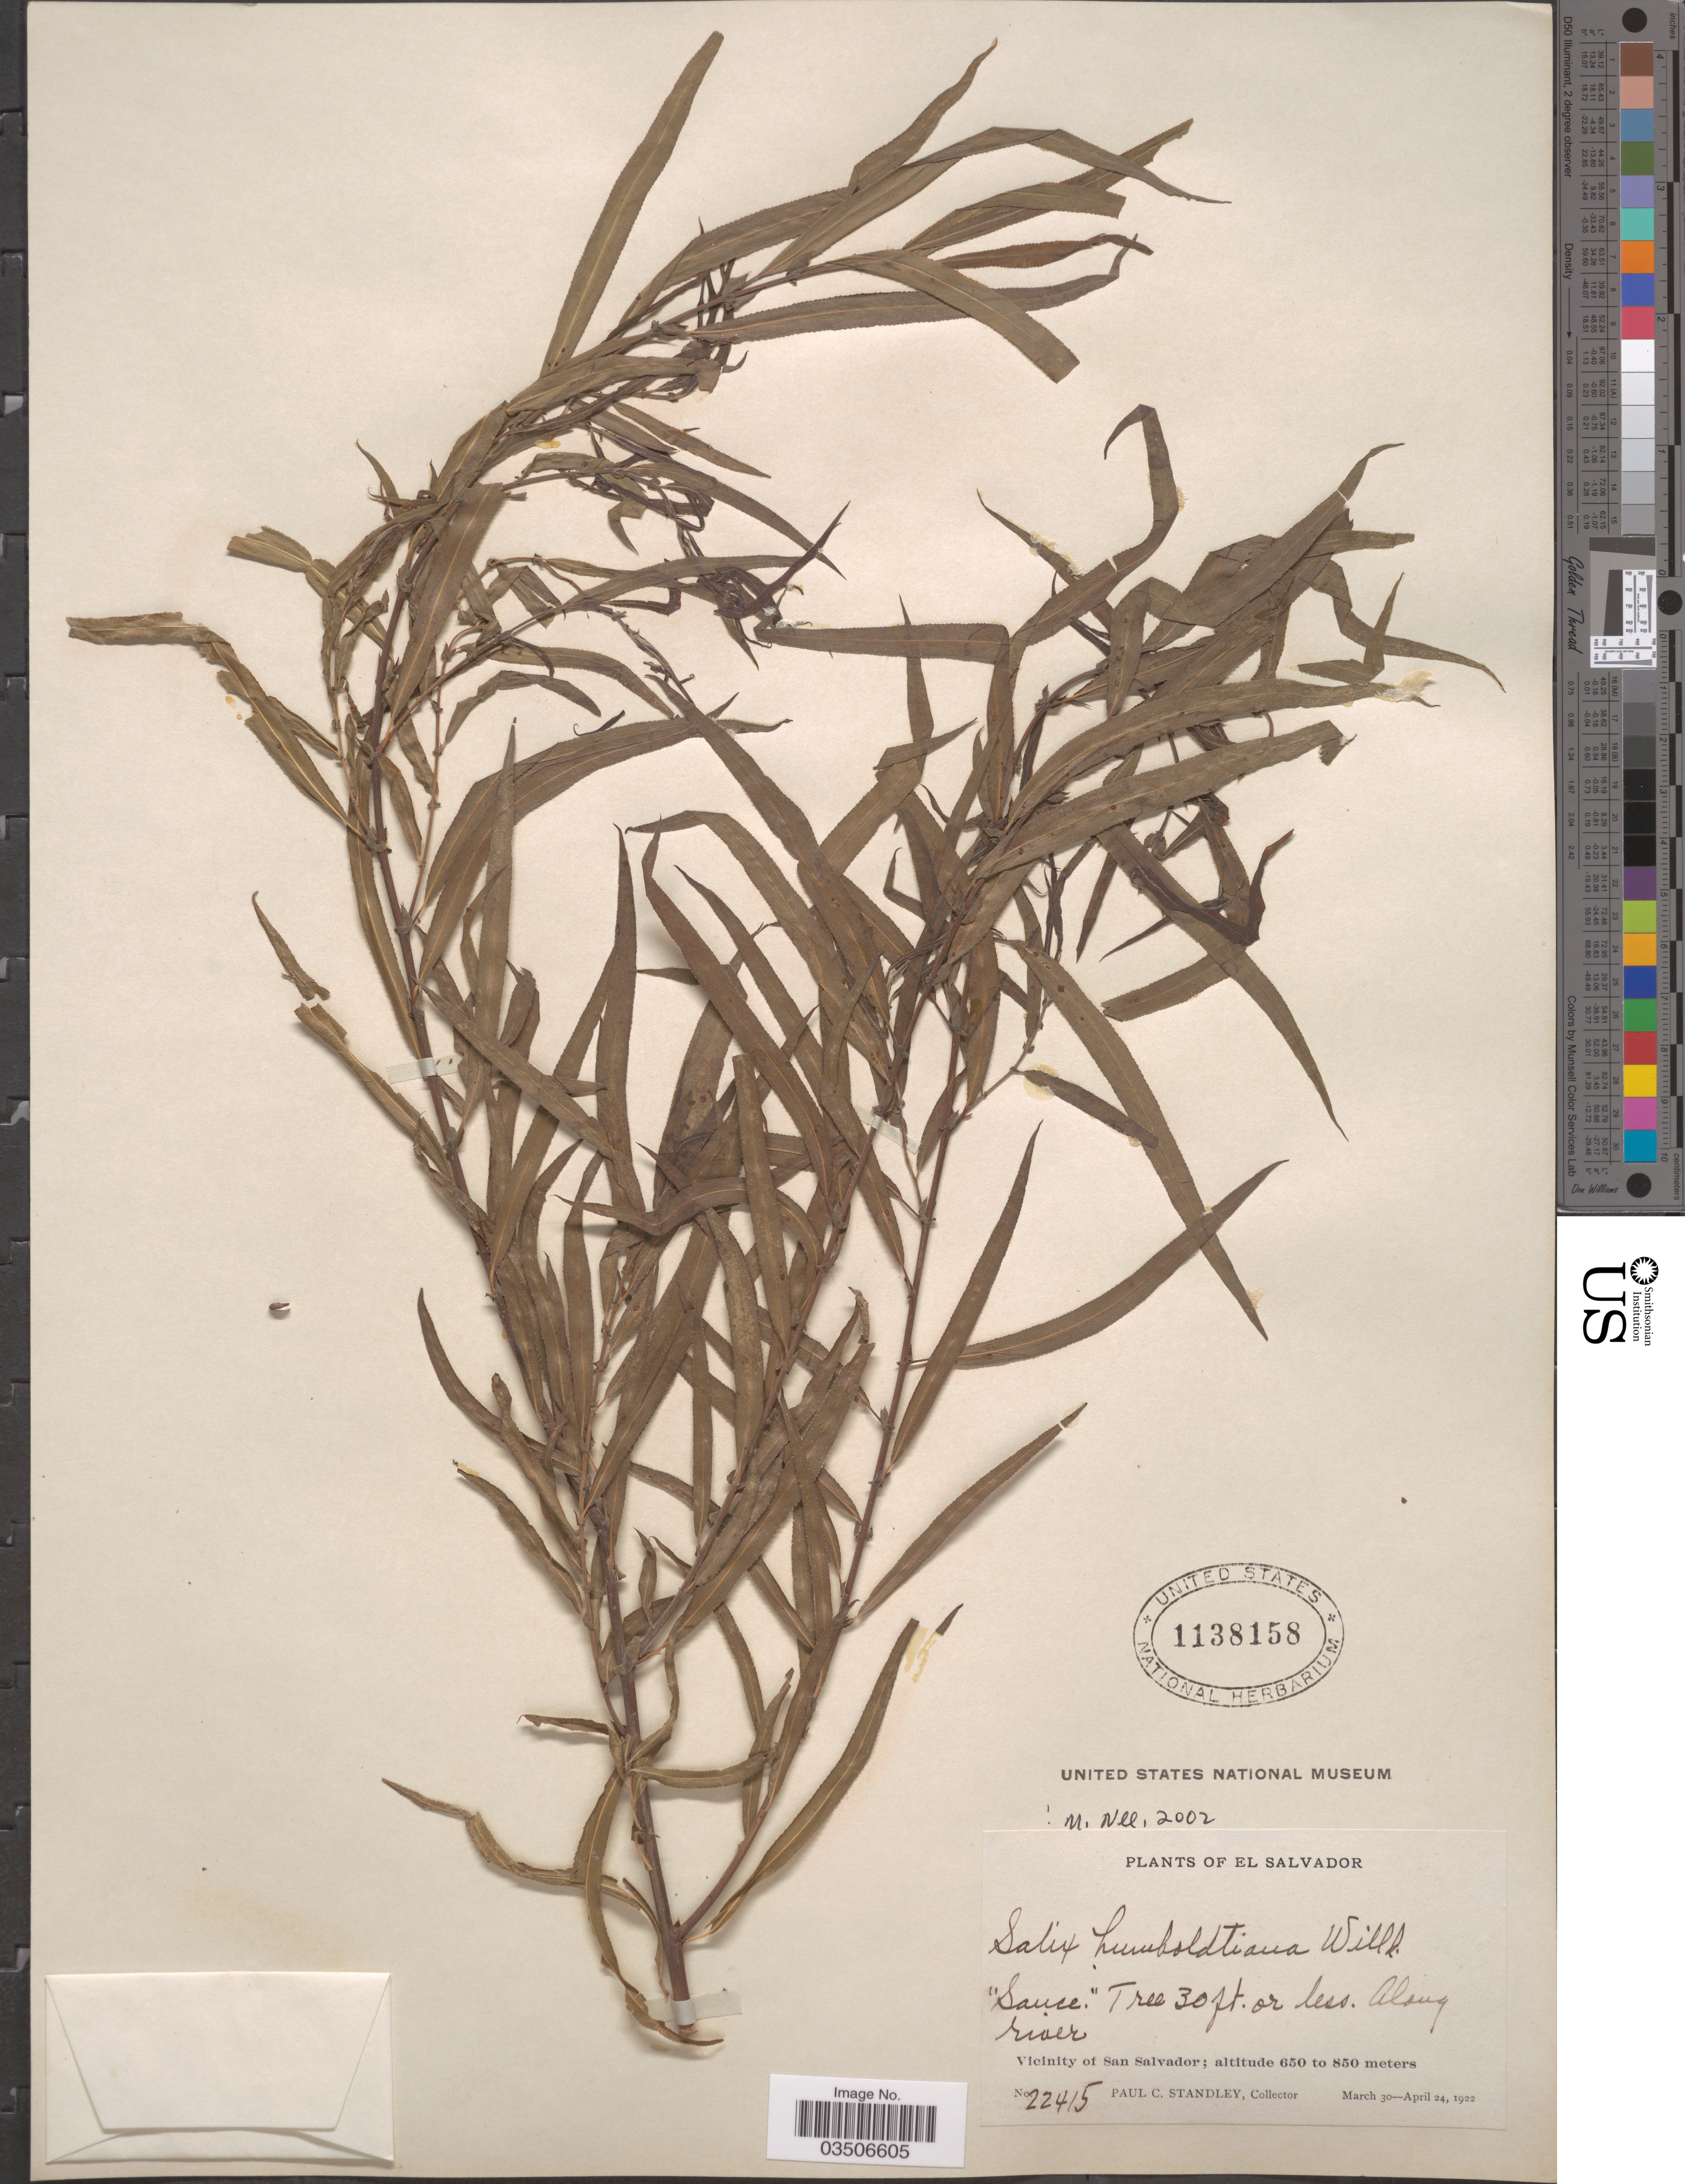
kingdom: Plantae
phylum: Tracheophyta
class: Magnoliopsida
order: Malpighiales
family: Salicaceae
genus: Salix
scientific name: Salix humboldtiana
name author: Willd.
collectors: P. C. Standley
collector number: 22415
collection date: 1922-03-30/1922-04-24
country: El Salvador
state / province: San Salvador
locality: Along river. Vicinity of San Salvador.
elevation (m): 650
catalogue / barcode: US 1138158